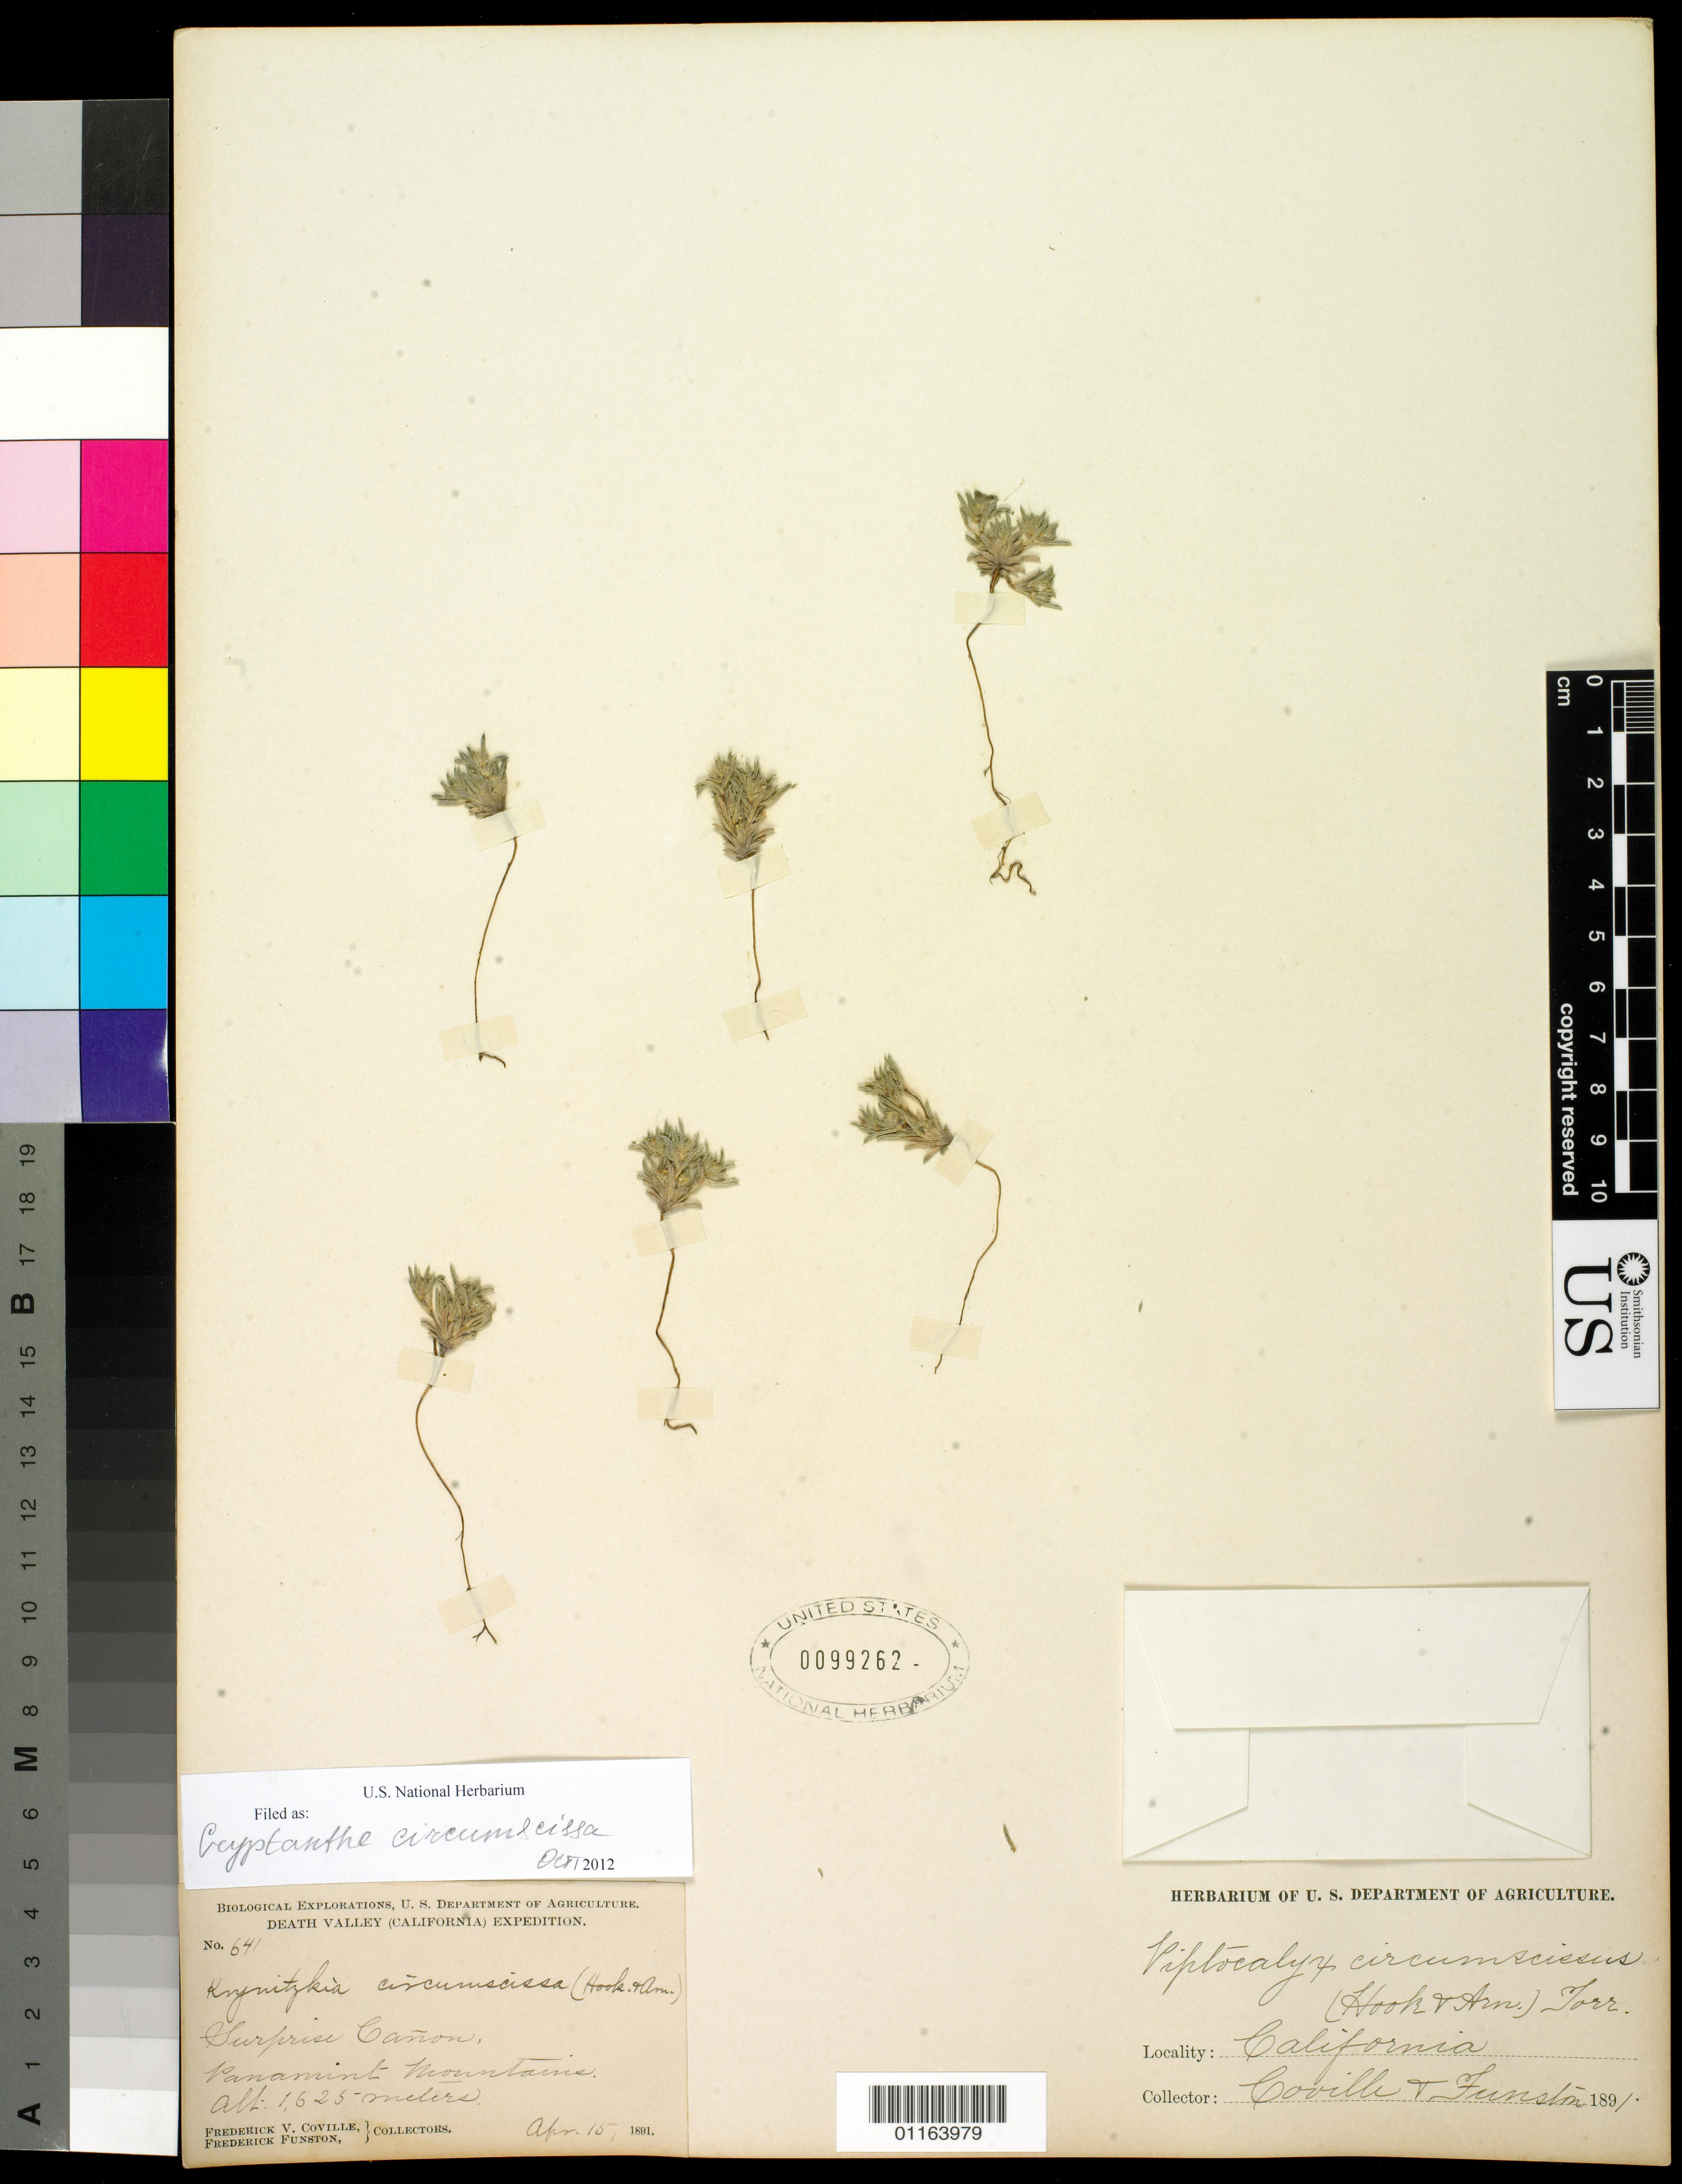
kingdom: Plantae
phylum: Tracheophyta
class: Magnoliopsida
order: Boraginales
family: Boraginaceae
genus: Cryptantha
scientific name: Cryptantha circumscissa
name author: (Hook. & Arn.) I.M. Johnst.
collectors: F. V. Coville & F. Funston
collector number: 641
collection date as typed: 15 Apr 1891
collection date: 1891-04-15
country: United States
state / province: California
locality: Surprise Canyon, Panamint Mountains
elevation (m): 1625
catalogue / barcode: US 99262